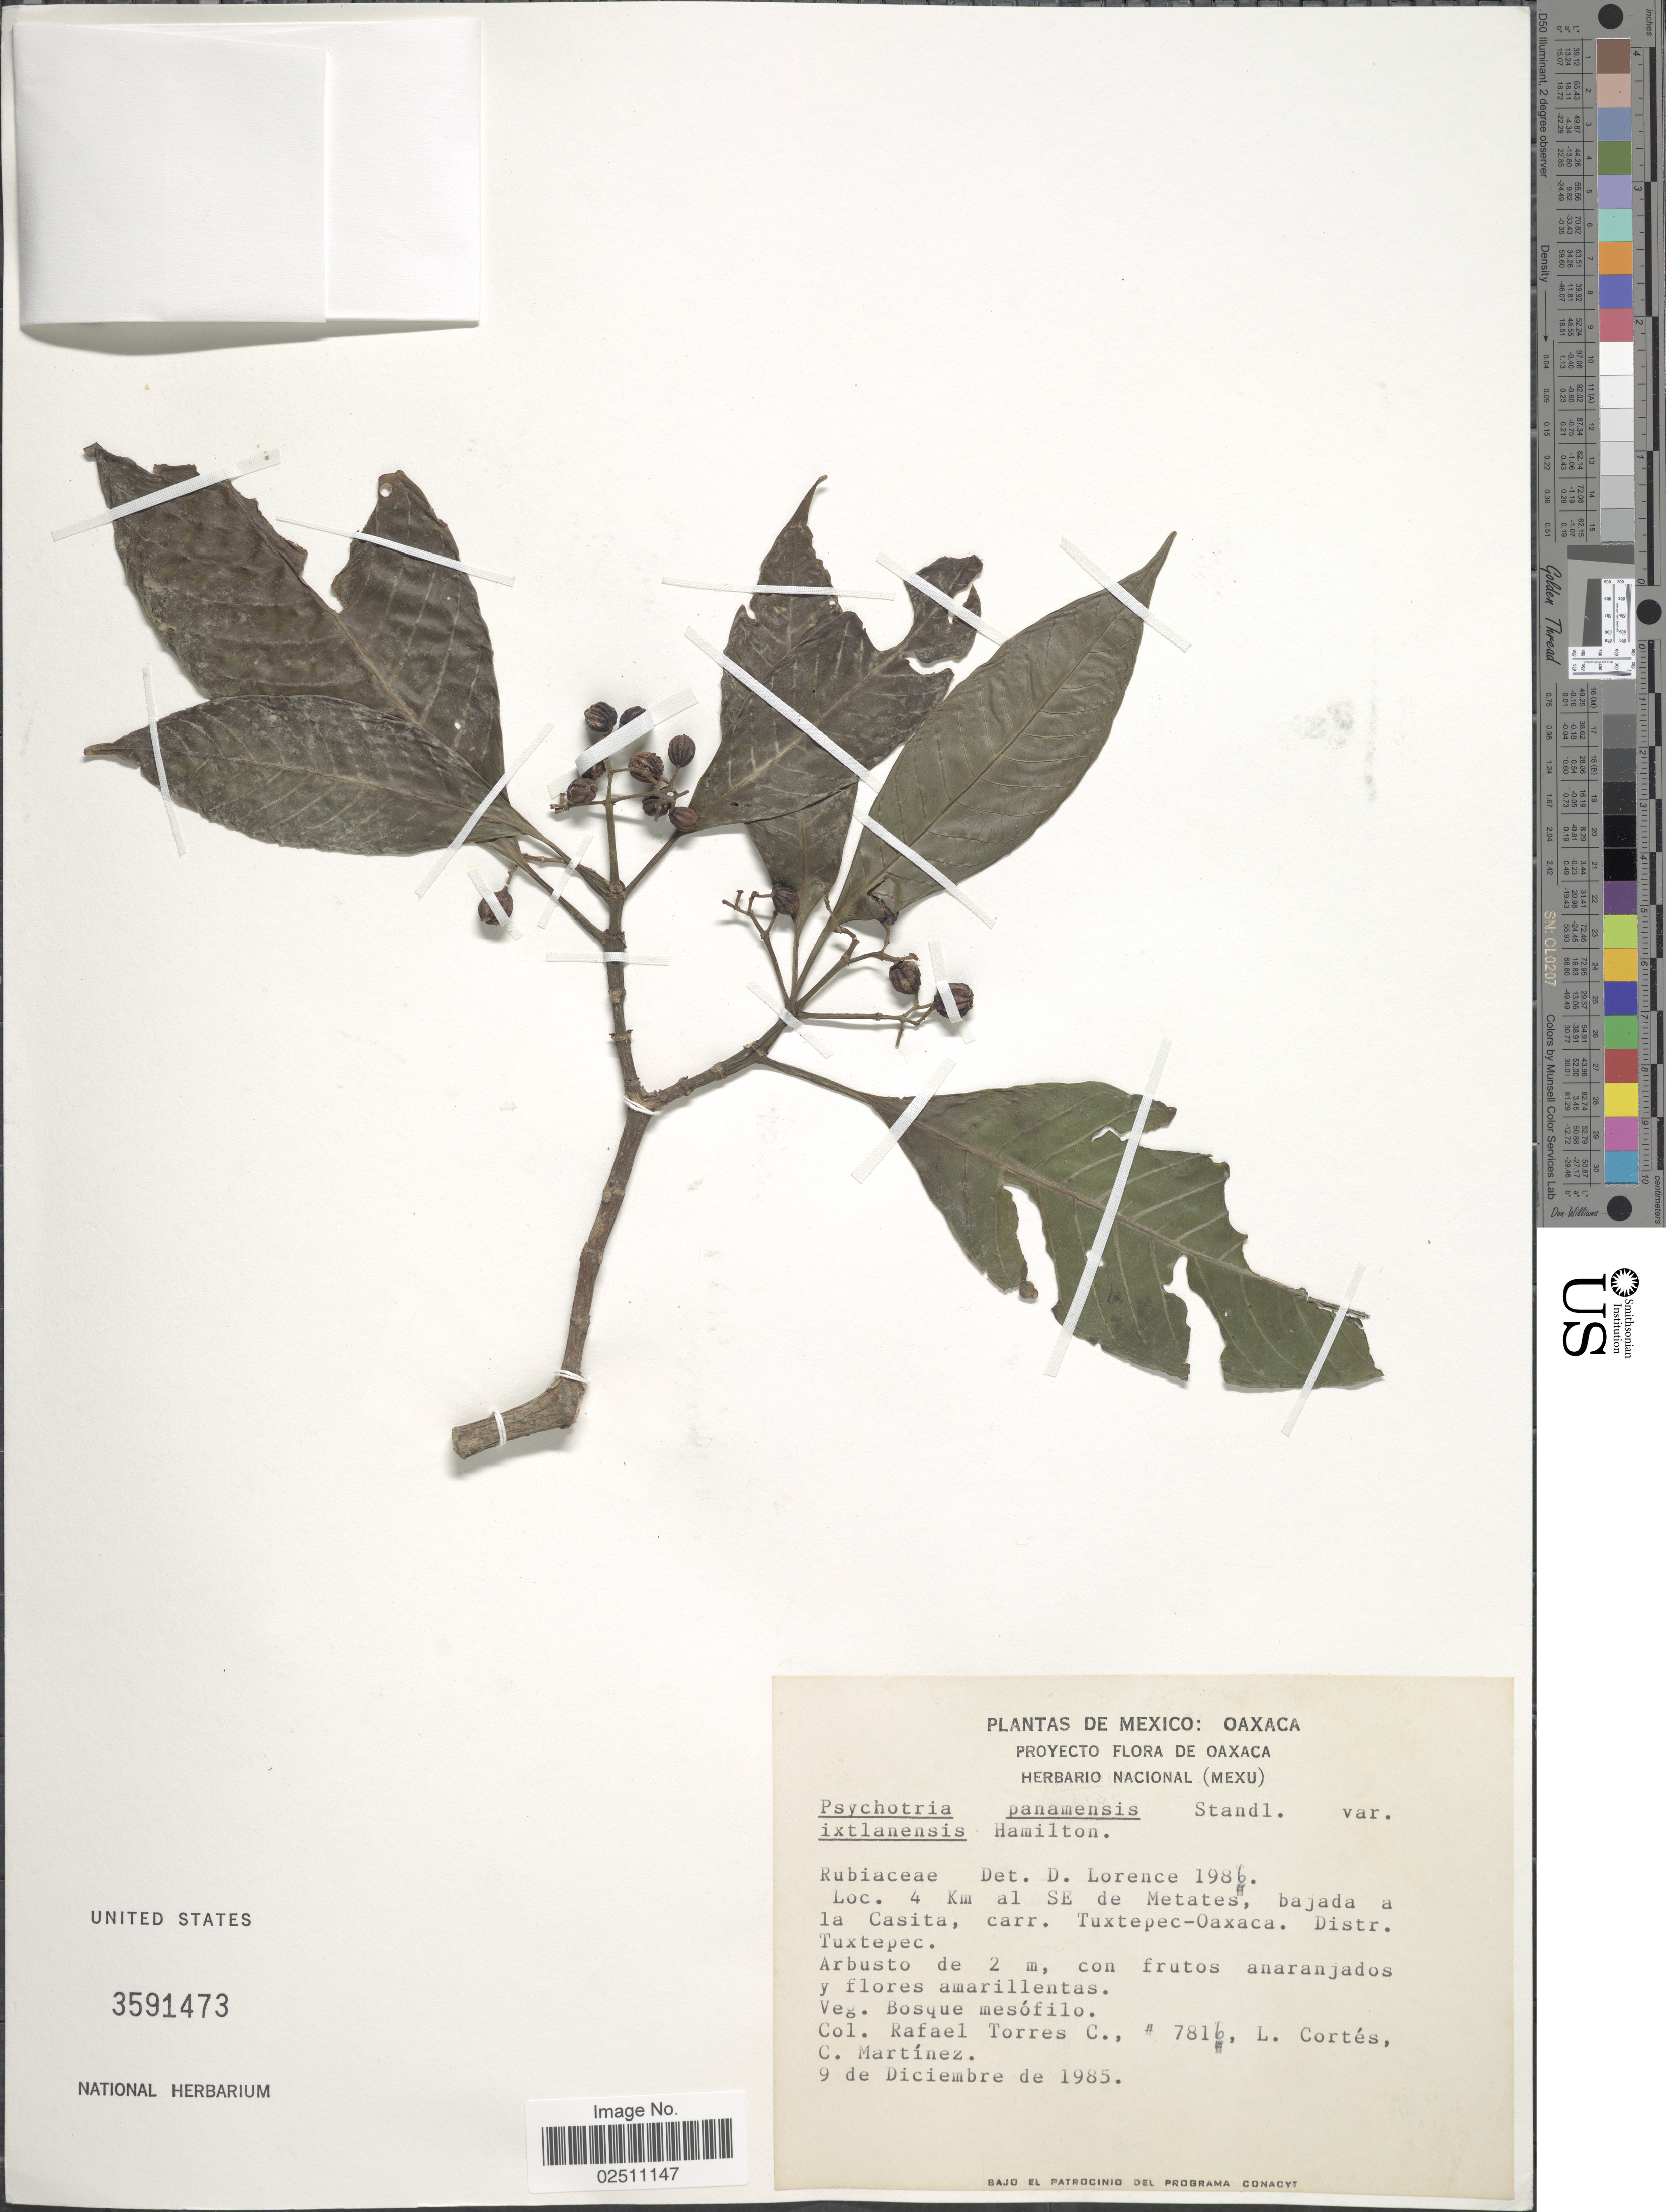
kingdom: Plantae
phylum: Tracheophyta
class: Magnoliopsida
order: Gentianales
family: Rubiaceae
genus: Psychotria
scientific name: Psychotria panamensis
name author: Standl.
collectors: R. Torres C., L. Cortes & C. Martínez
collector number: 7816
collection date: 1985-12-09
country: Mexico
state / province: Oaxaca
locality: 4 km al SE de Metates, bajada a la Casita, carr. Tuxtepec-Oaxaca, Distr. Tuxtepec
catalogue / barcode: US 3591473